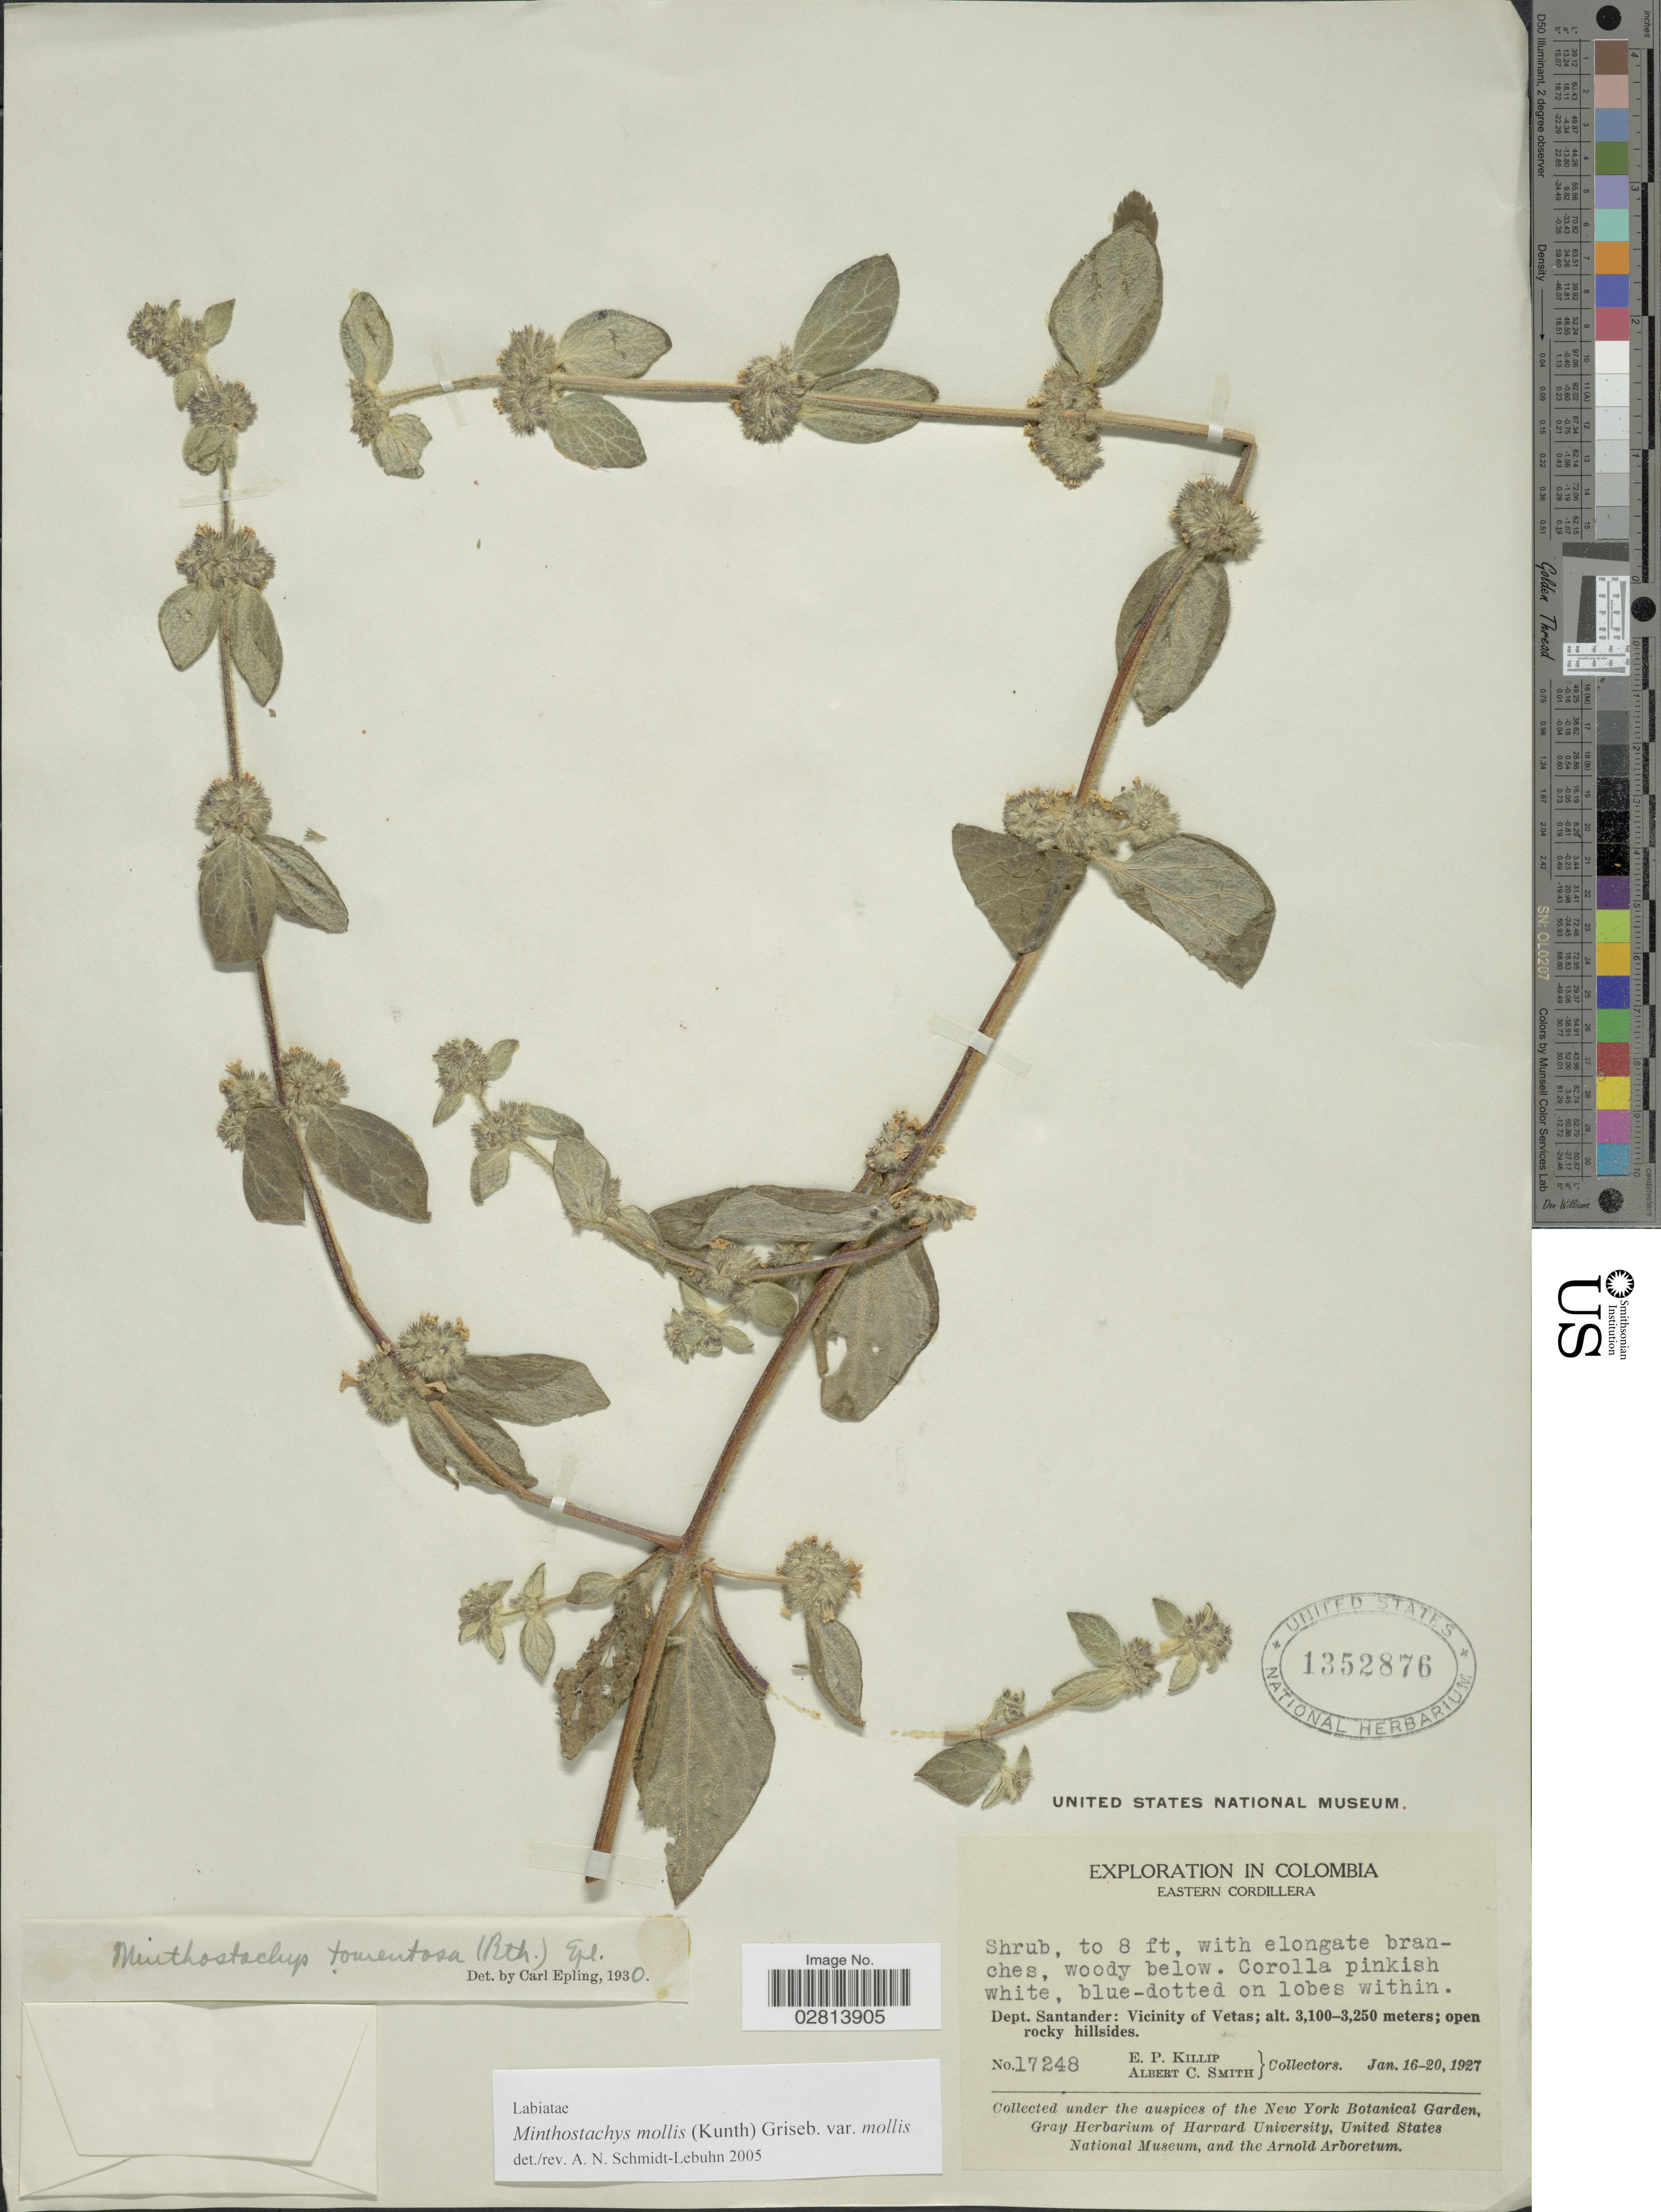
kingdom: Plantae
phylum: Tracheophyta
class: Magnoliopsida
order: Lamiales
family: Lamiaceae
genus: Minthostachys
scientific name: Minthostachys mollis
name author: (Kunth) Griseb.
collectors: E. P. Killip & A. C. Smith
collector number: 17248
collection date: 1927-01-16/1927-07-20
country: Colombia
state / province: Santander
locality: Dept. Santander: Vicinity of Vetas.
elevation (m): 3100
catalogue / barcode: US 1352876